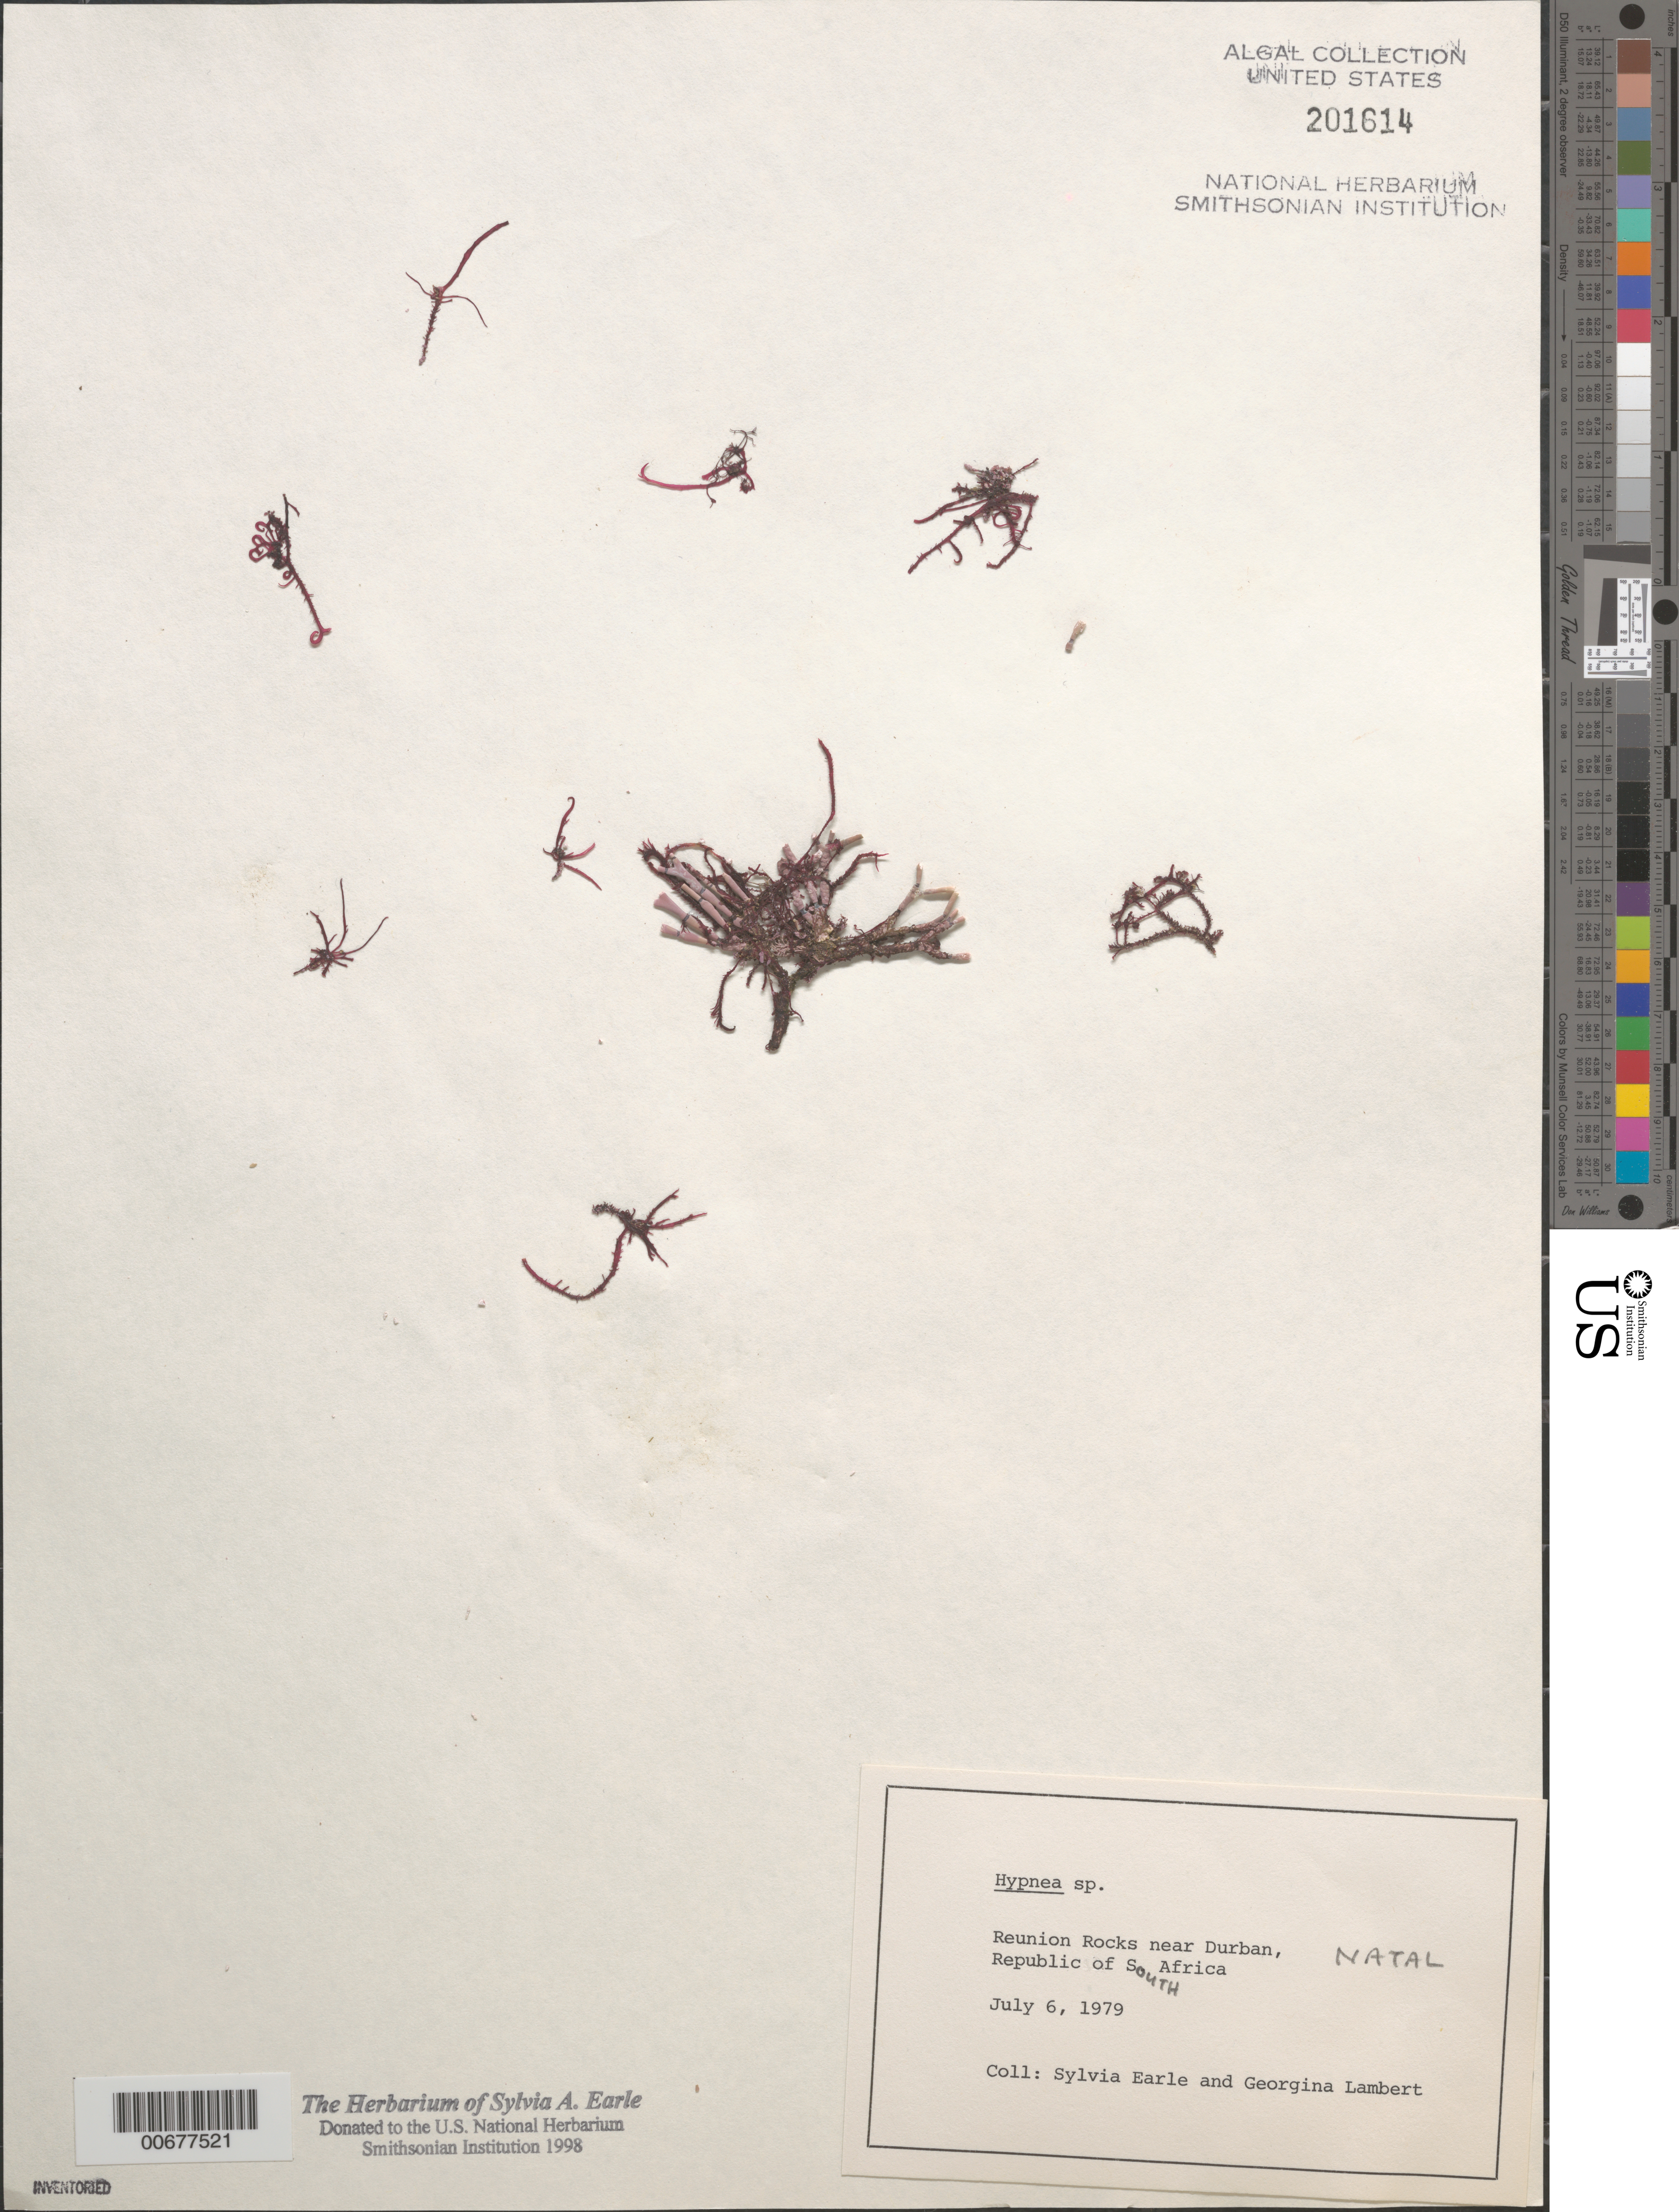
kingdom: Plantae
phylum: Rhodophyta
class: Florideophyceae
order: Gigartinales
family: Cystocloniaceae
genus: Hypnea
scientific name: Hypnea sp.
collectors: S. A. Earle & G. Lambert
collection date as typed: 06 Jul 1979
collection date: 1979-07-06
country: South Africa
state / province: KwaZulu-Natal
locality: Reunion Rocks near Durban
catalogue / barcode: US 201614